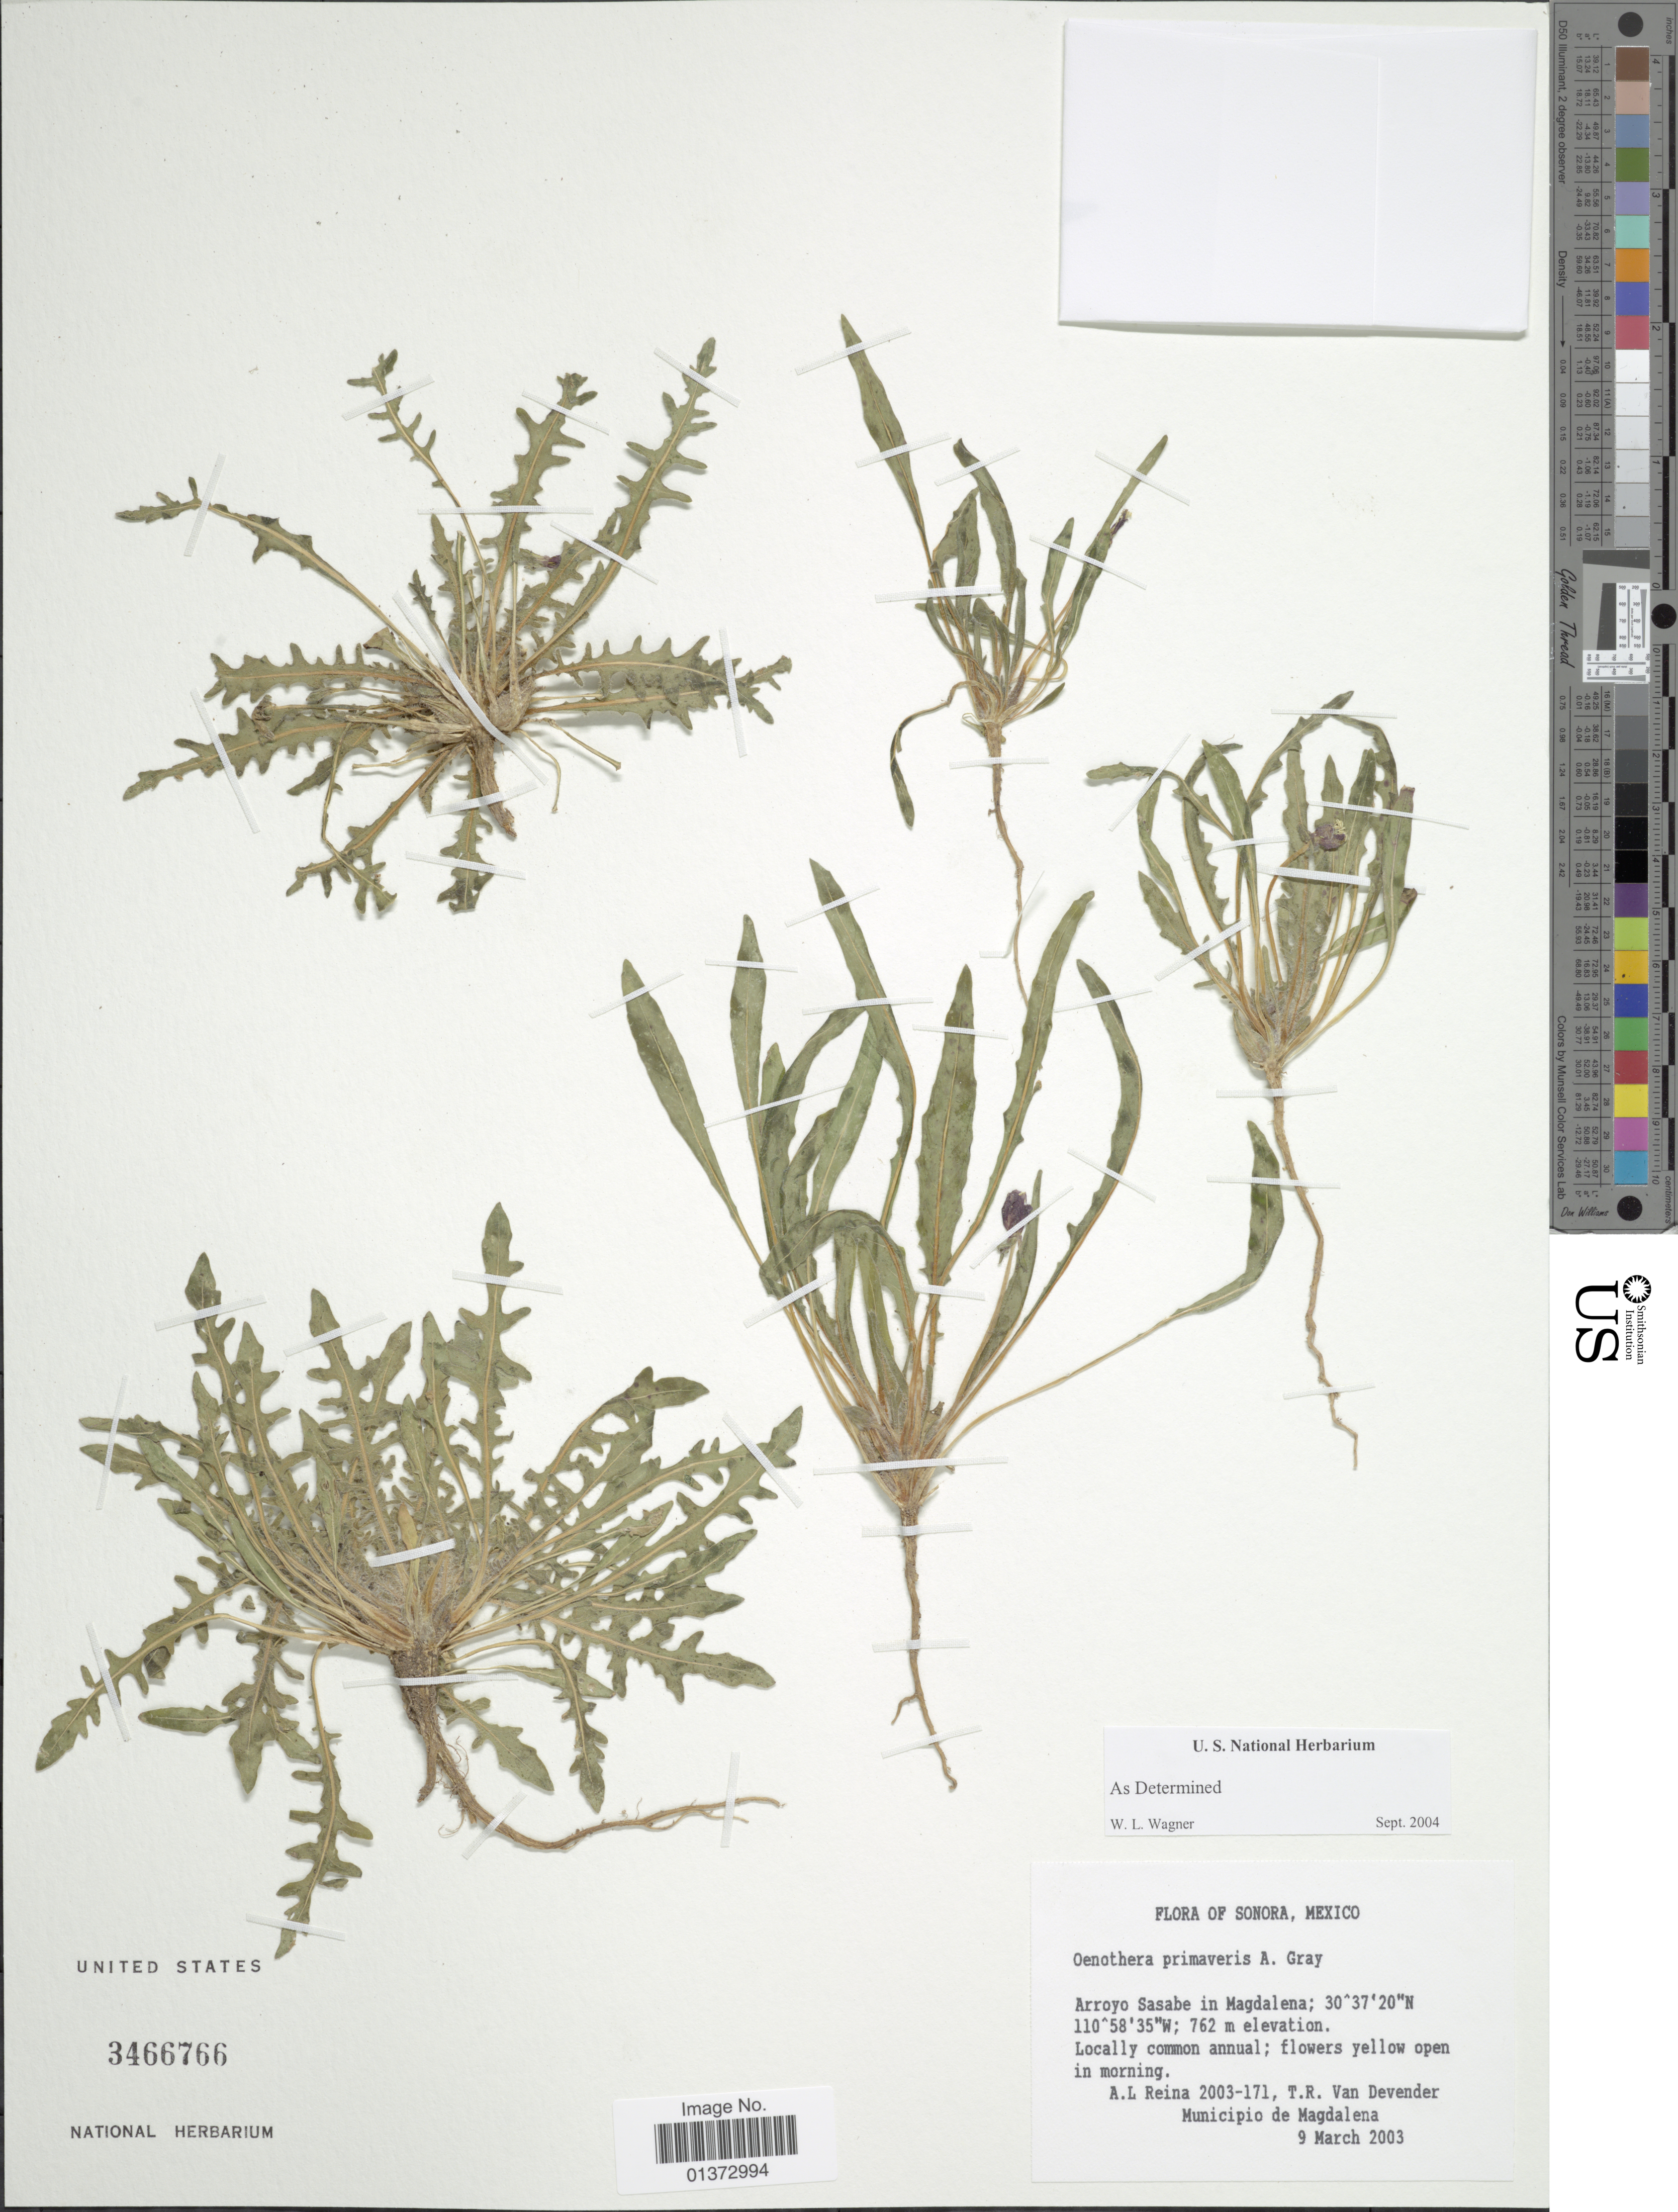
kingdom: Plantae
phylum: Tracheophyta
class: Magnoliopsida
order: Myrtales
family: Onagraceae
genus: Oenothera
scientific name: Oenothera primiveris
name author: A. Gray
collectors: A. L. Reina G. & T. R. Van Devender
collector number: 2003-171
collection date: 2003-03-09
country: Mexico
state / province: Sonora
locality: Arroyo Sasabe in Magdalena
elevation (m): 762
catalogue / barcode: US 3466766